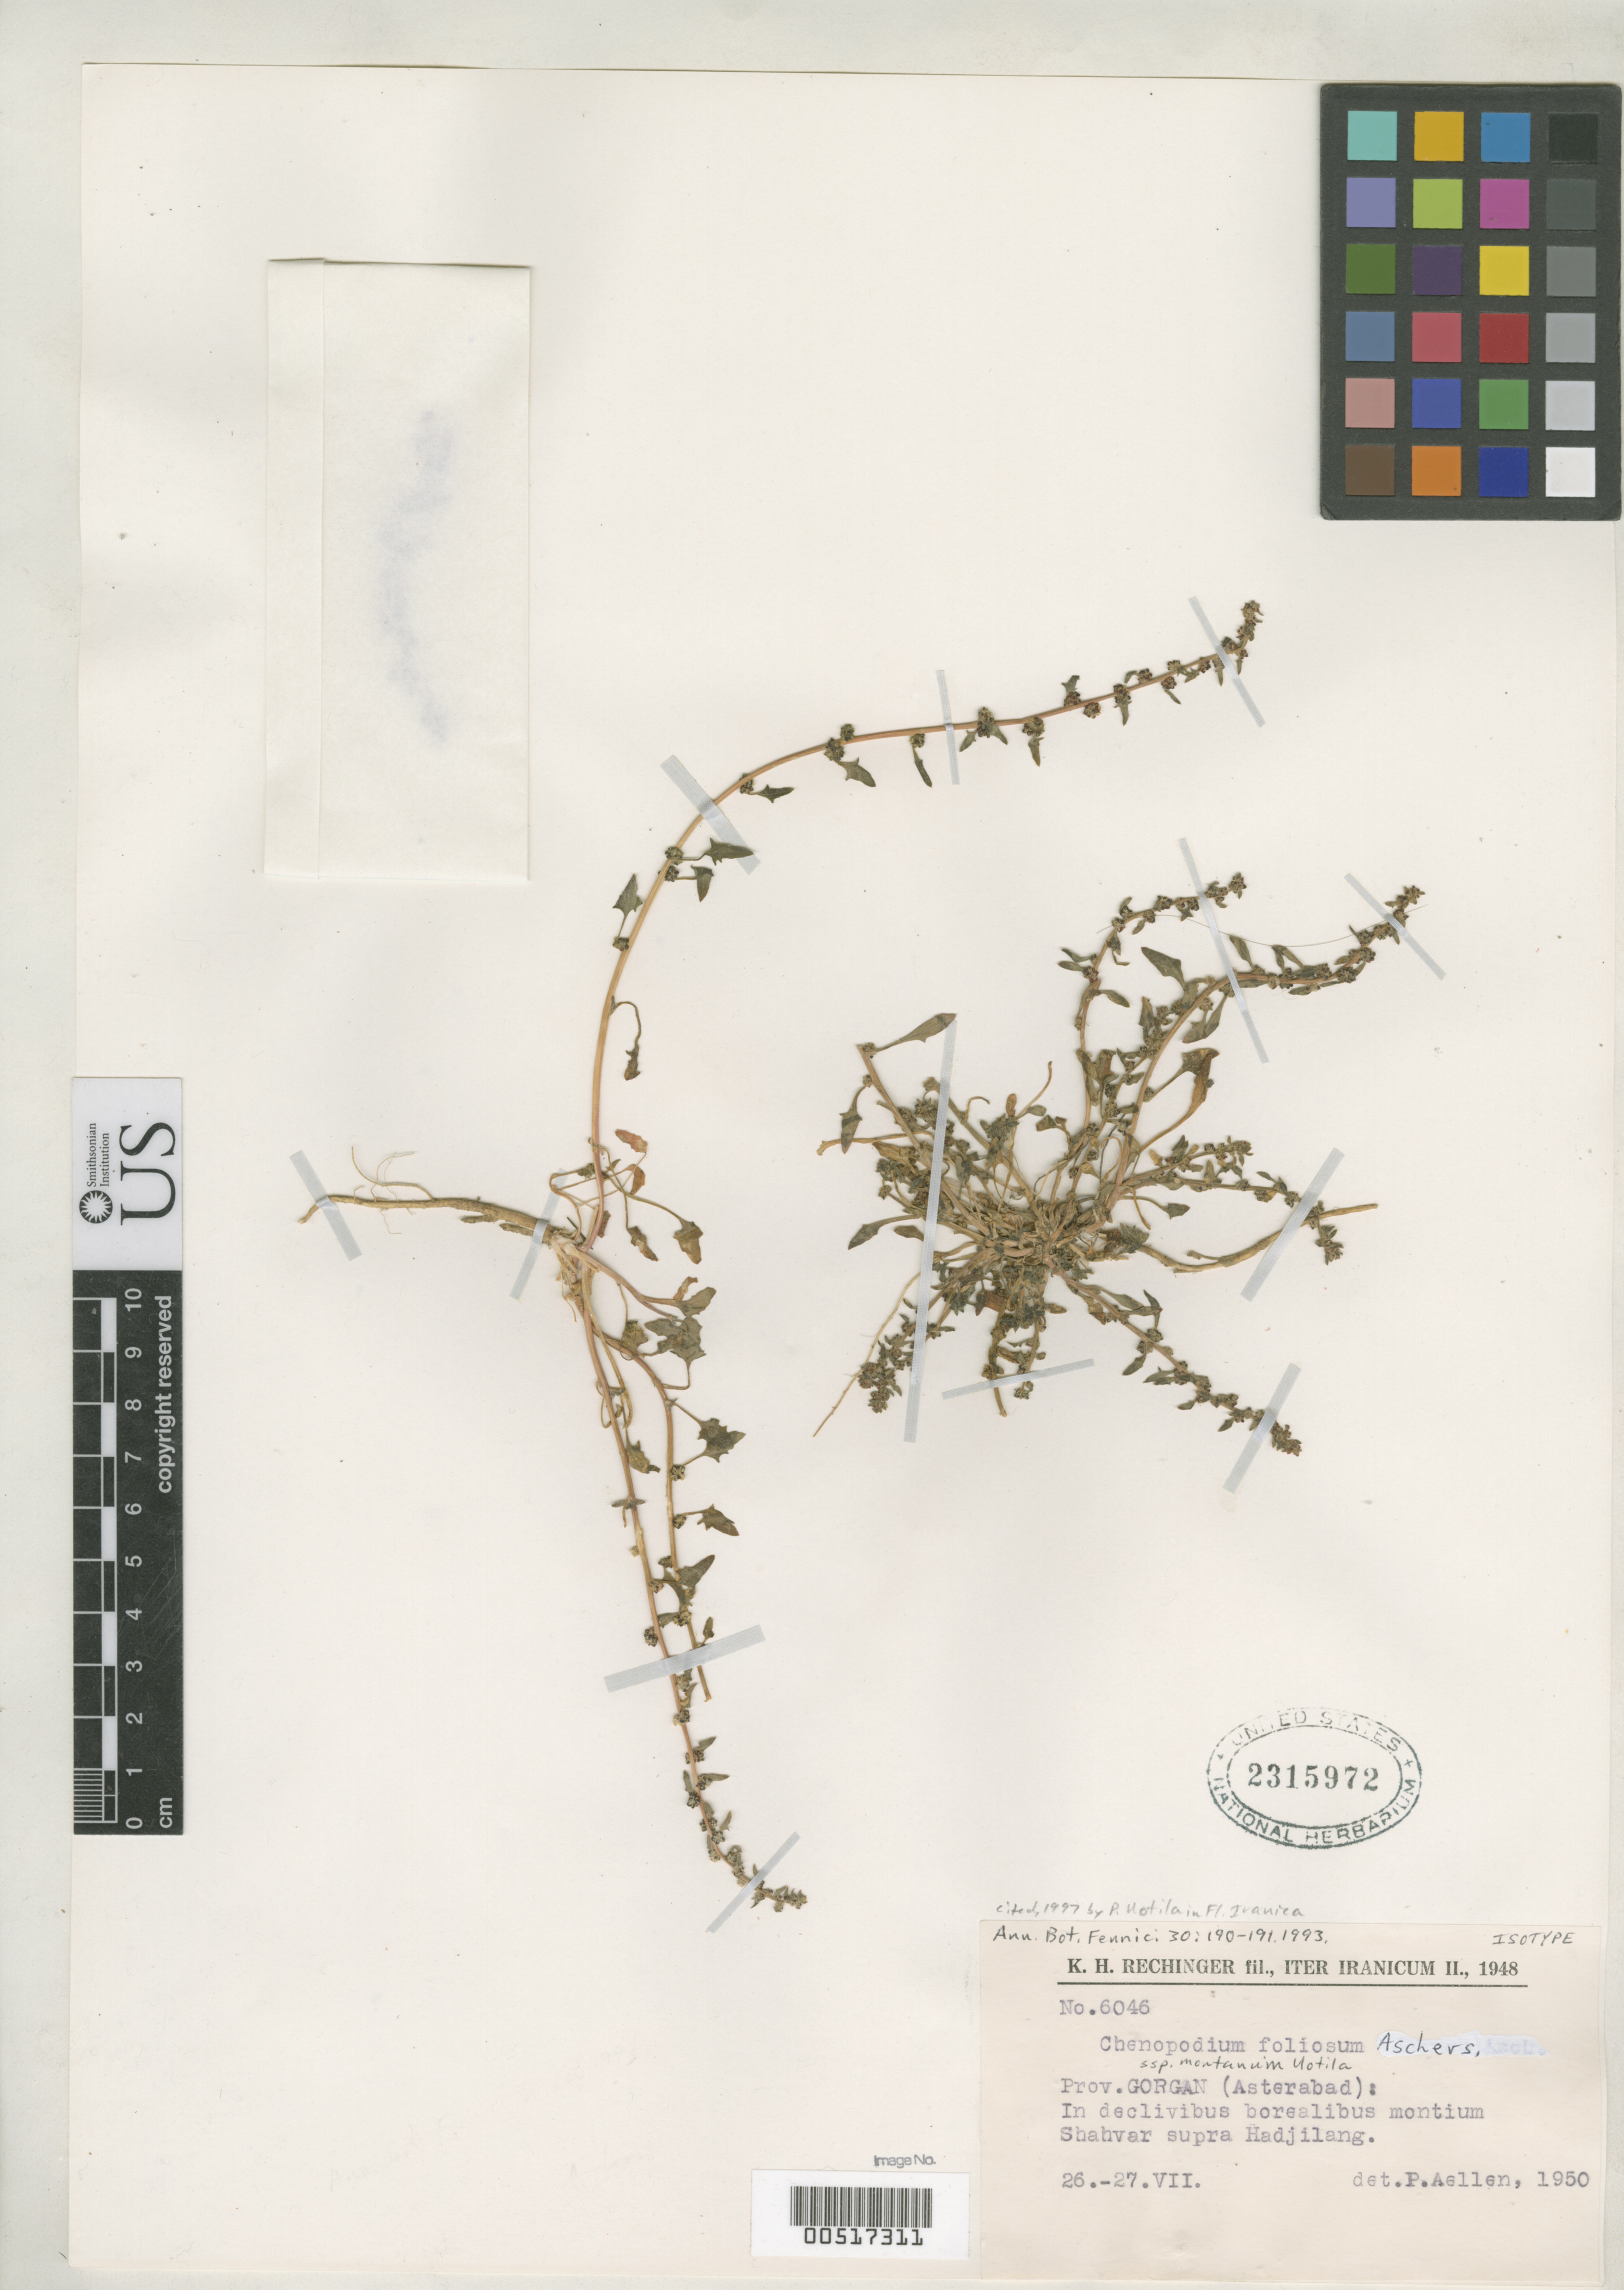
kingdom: Plantae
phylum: Tracheophyta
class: Magnoliopsida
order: Caryophyllales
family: Amaranthaceae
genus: Chenopodium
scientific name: Chenopodium foliosum subsp. montanum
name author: Uotila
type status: Isotype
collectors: P. Aellen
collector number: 6046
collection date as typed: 26 Jul 1948 to 27 Jul 1948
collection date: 1948-07-26/1948-07-27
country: Iran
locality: Gorgan (Asterabad), in declivibus Borealibus Montium Shahvar supre Hadjilang.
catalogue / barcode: US 2315972